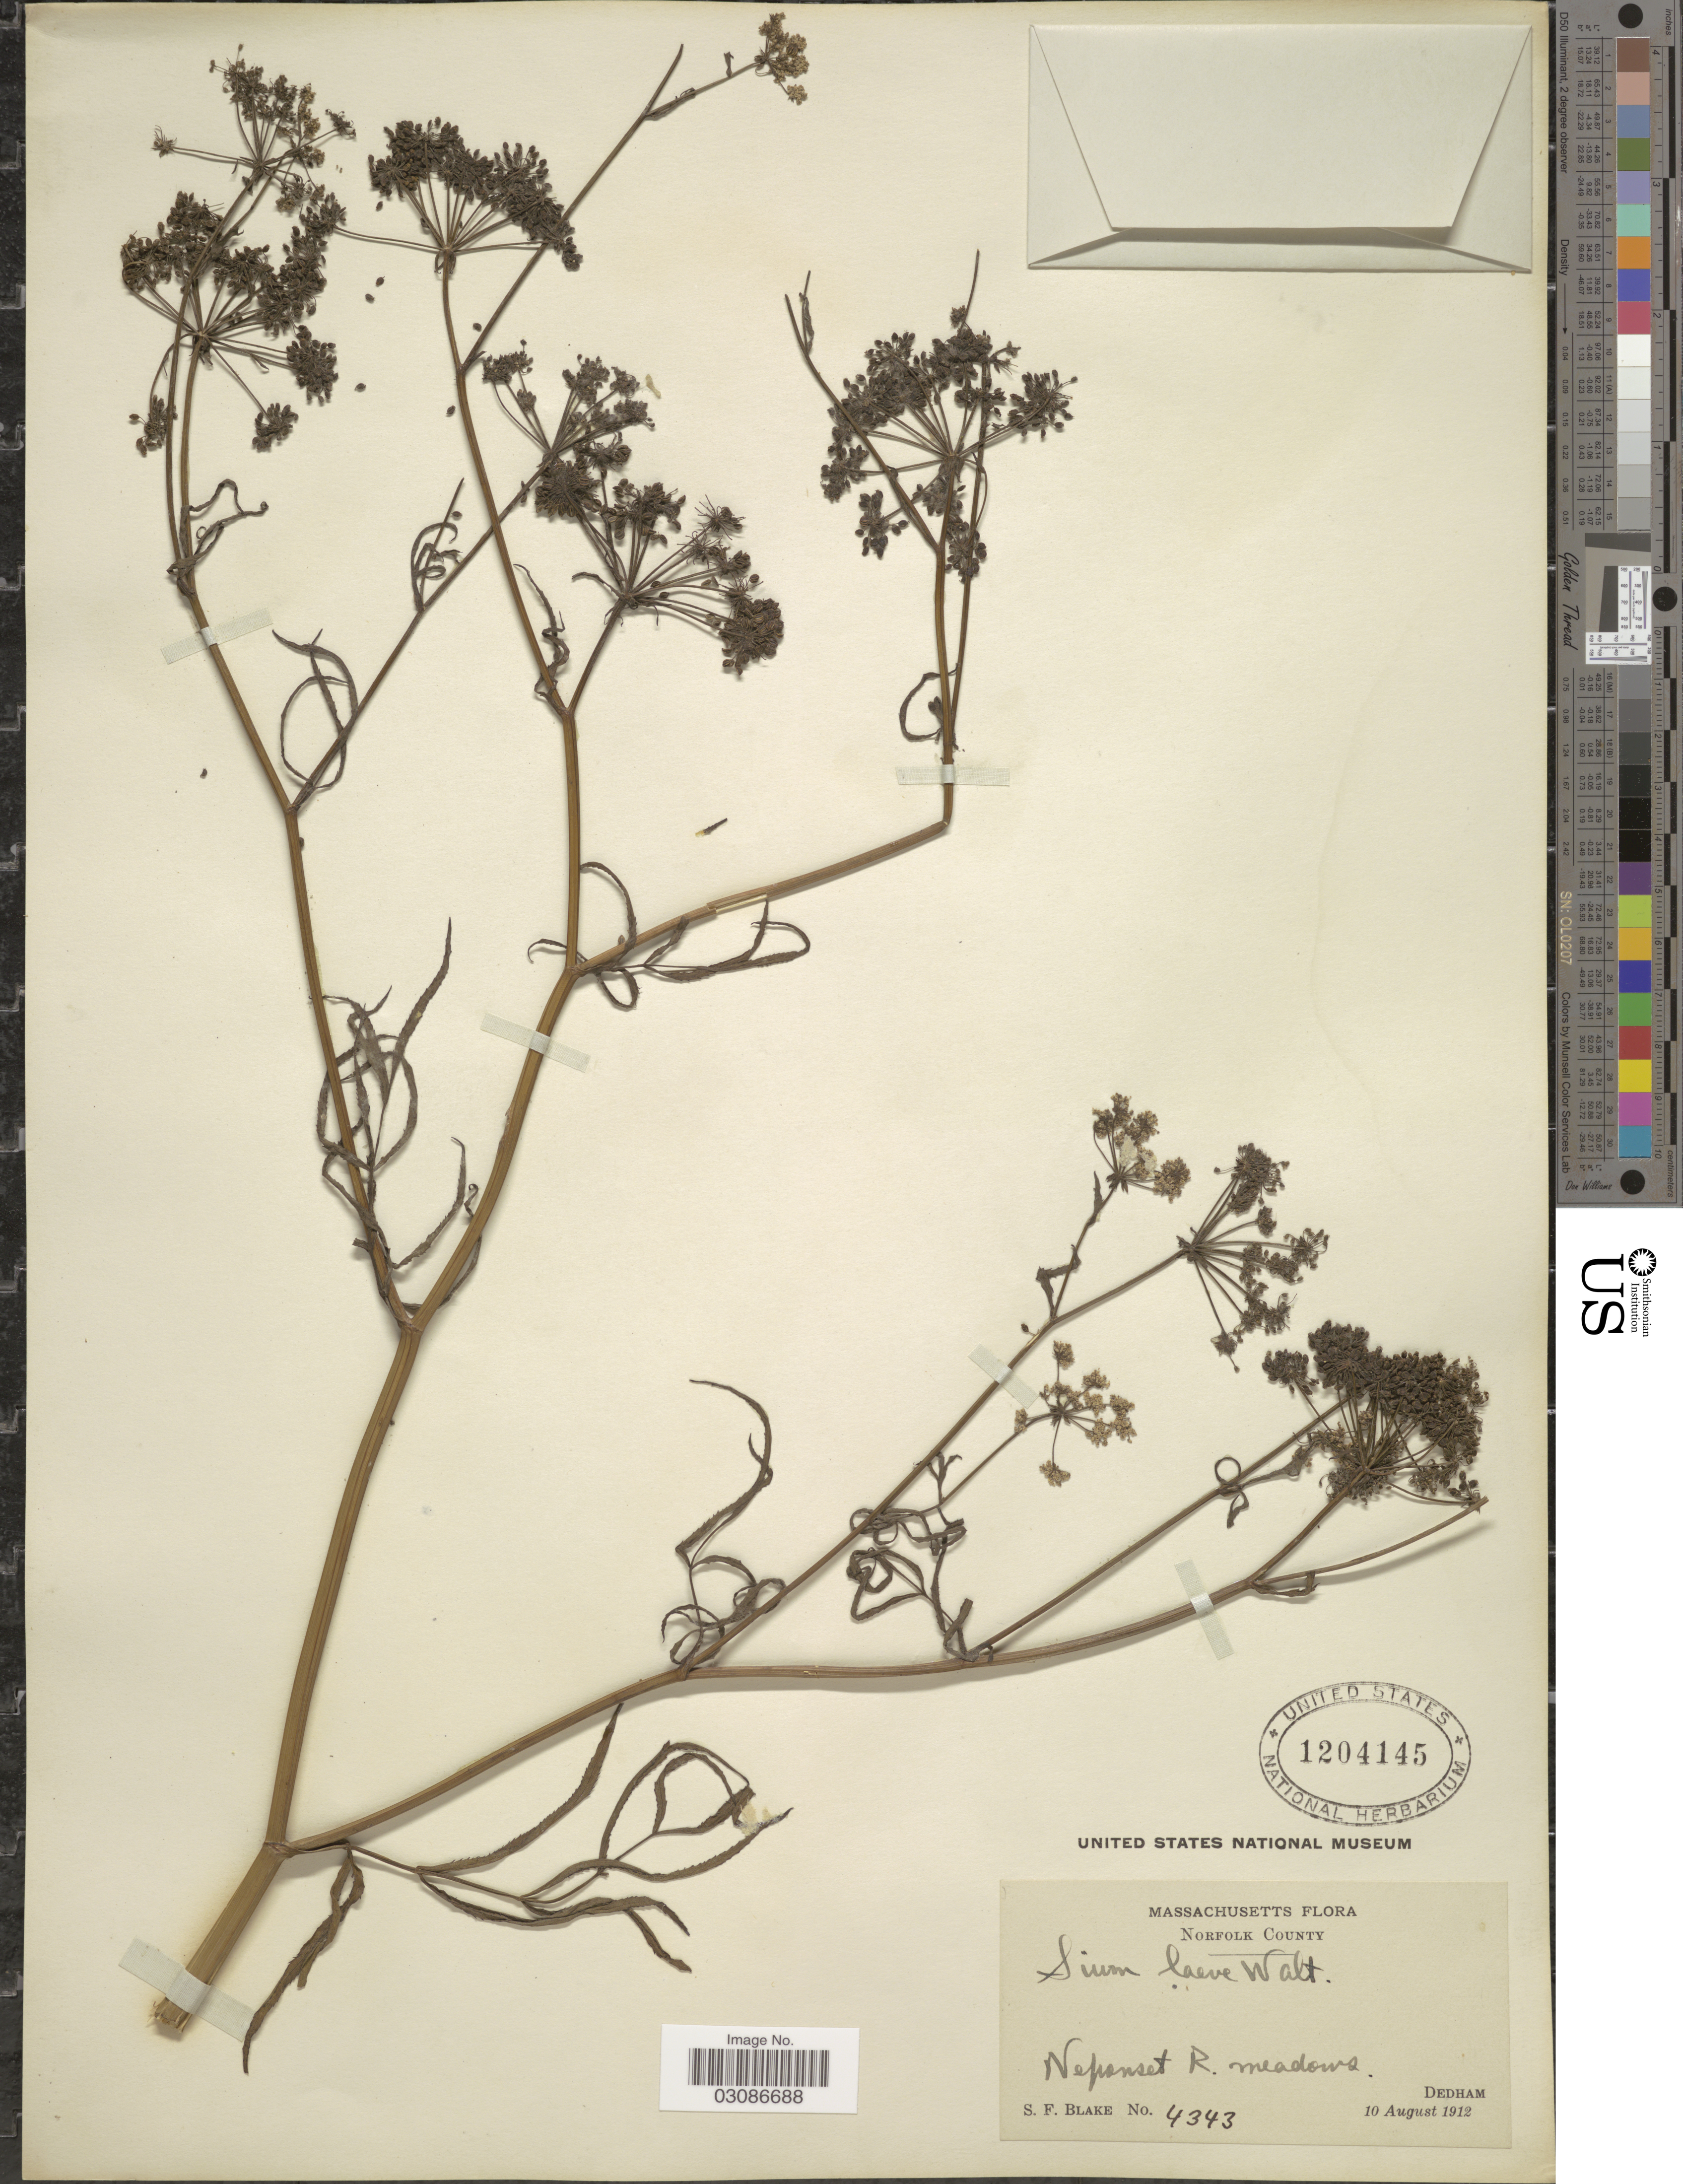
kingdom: Plantae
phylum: Tracheophyta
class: Magnoliopsida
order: Apiales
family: Apiaceae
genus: Sium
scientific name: Sium suave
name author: Walter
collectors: S. Blake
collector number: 4343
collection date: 1912-08-10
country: United States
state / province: Massachusetts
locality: Norfolk County. Neponset R. meadows. Dedham.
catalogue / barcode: US 1204145